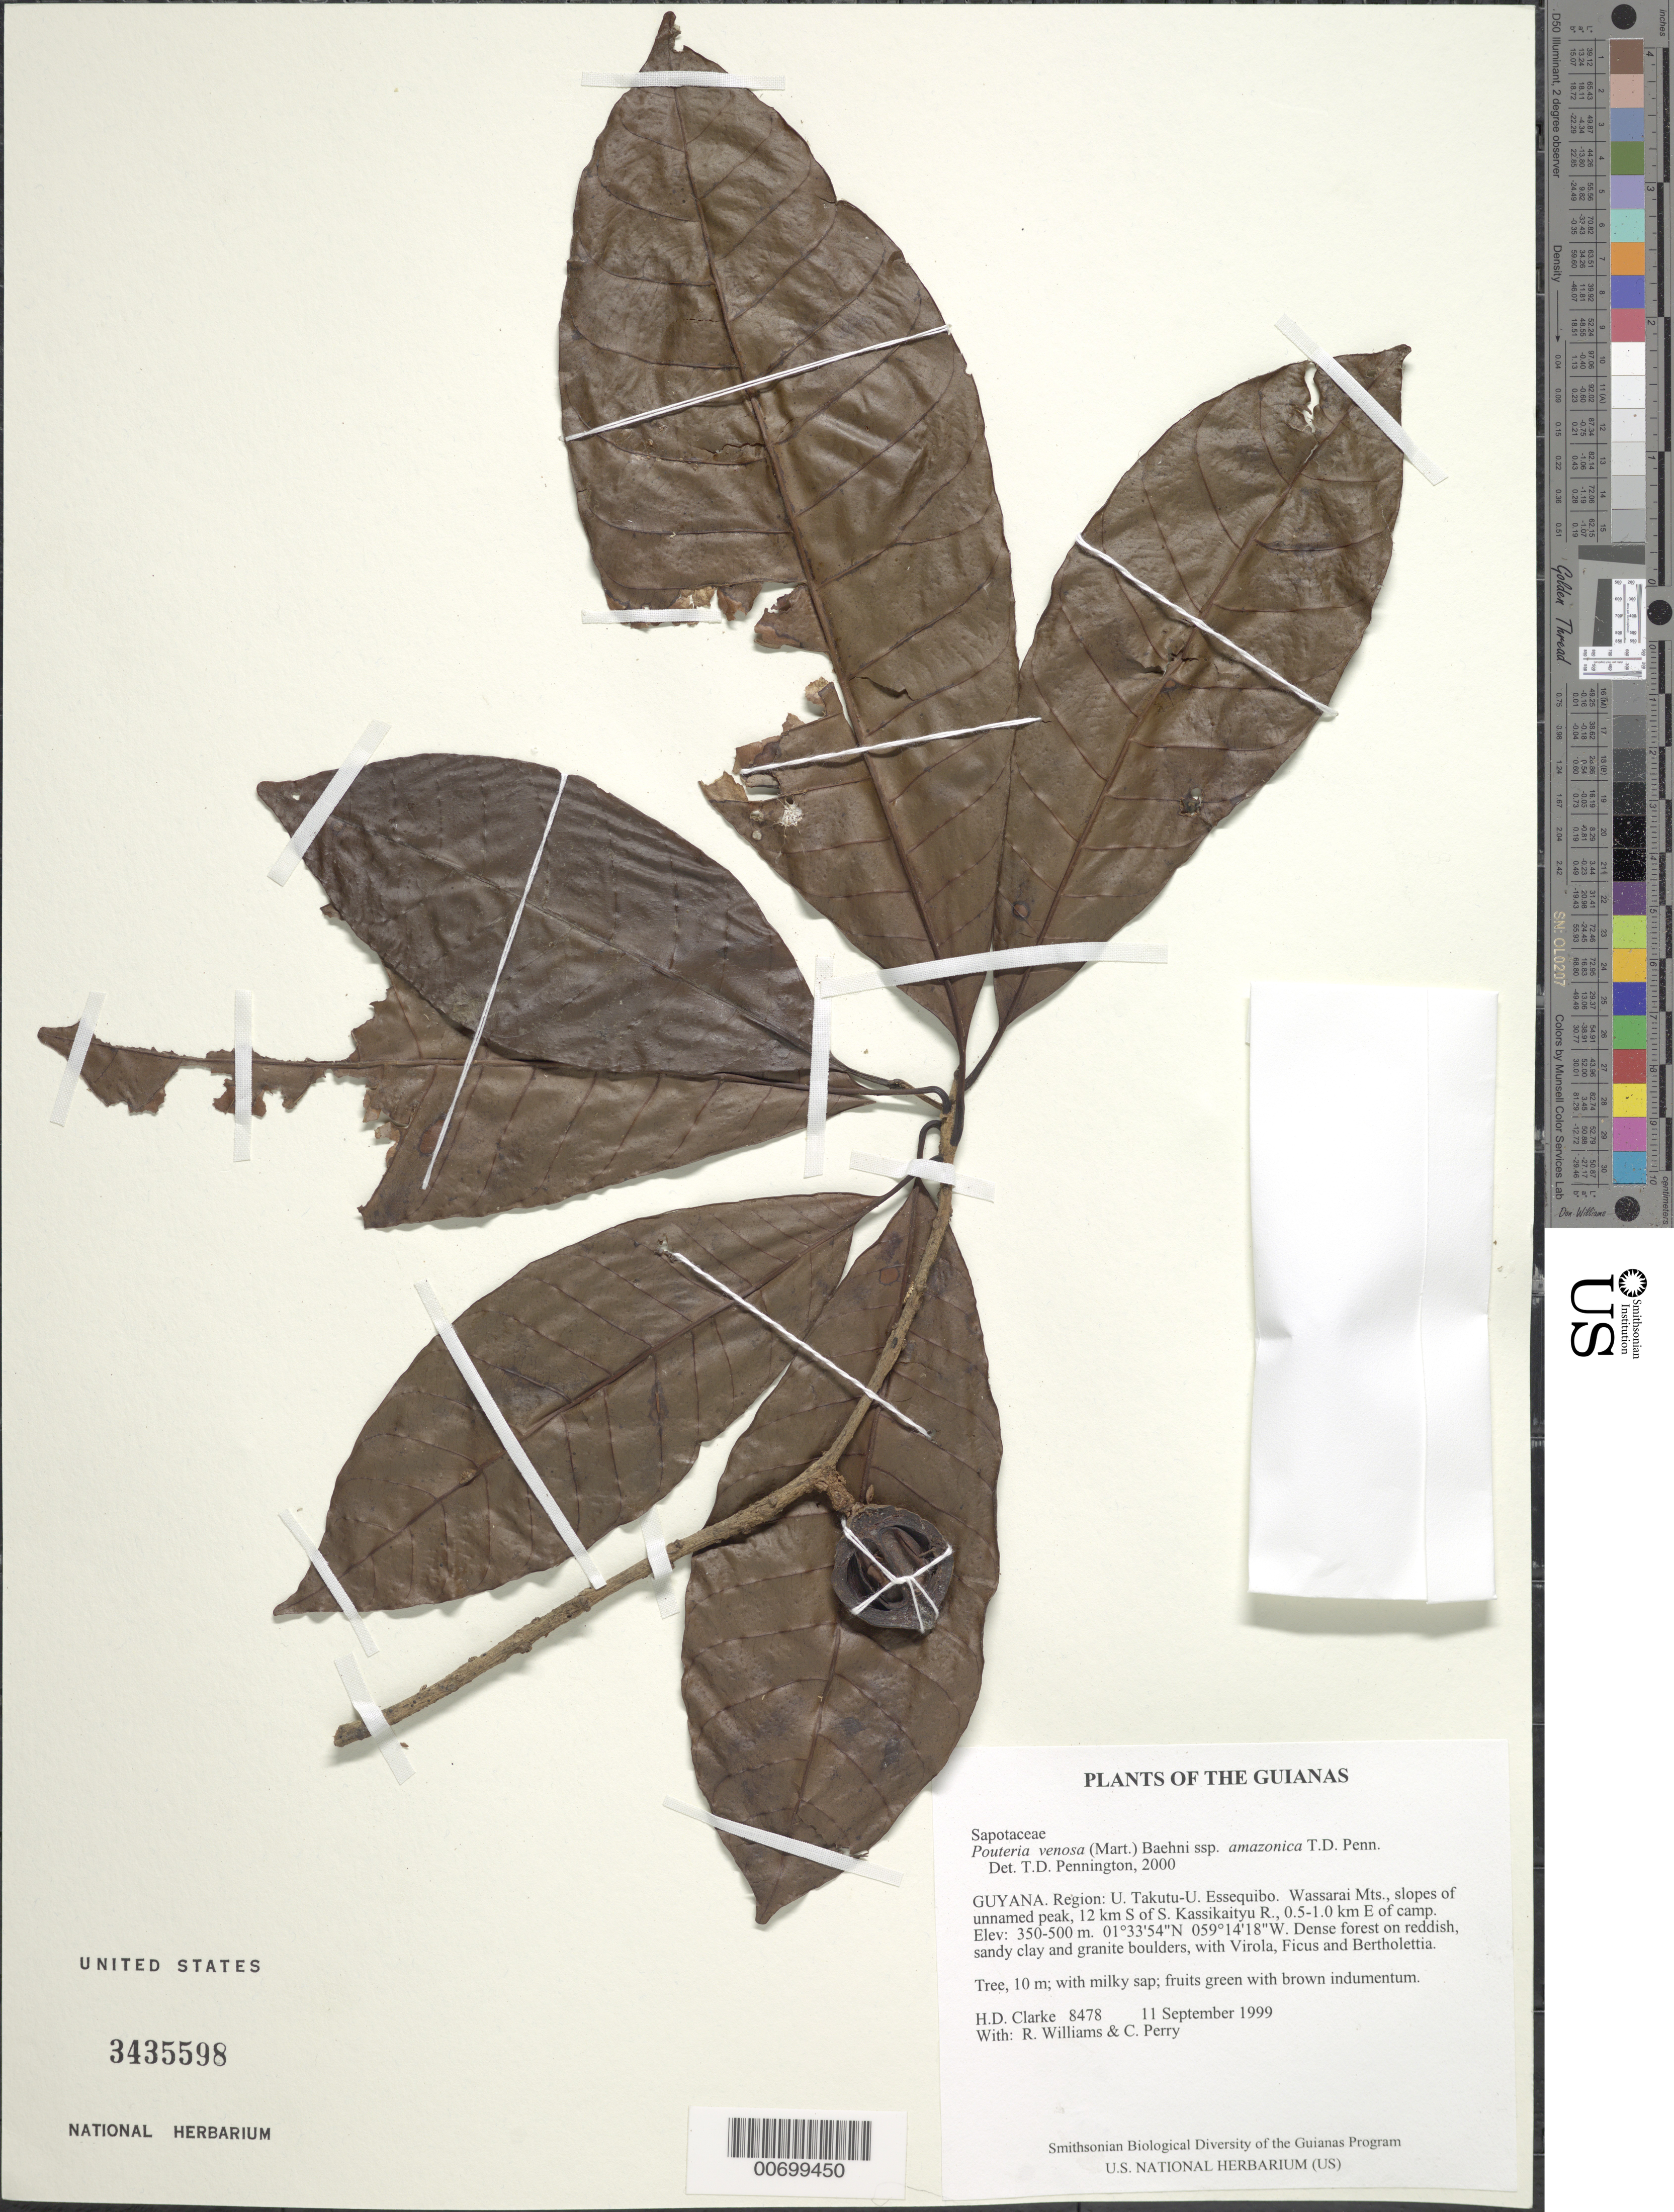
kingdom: Plantae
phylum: Tracheophyta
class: Magnoliopsida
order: Ericales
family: Sapotaceae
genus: Pouteria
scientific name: Pouteria venosa subsp. amazonica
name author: T.D. Penn.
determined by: Pennington, T. D., (K)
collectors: H. D. Clarke, R. Williams & C. Perry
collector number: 8478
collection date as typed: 11 September 1999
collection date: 1999-09-11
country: Guyana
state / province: U. Takutu-U. Essequibo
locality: Wassarai Mts., slopes of unnamed peak, 12 km S of S. Kassikaityu R., 0.5-1.0 km E of camp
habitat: Dense forest on reddish, sandy clay and granite boulders, with Virola, Ficus and Bertholettia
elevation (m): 350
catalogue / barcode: US 3435598